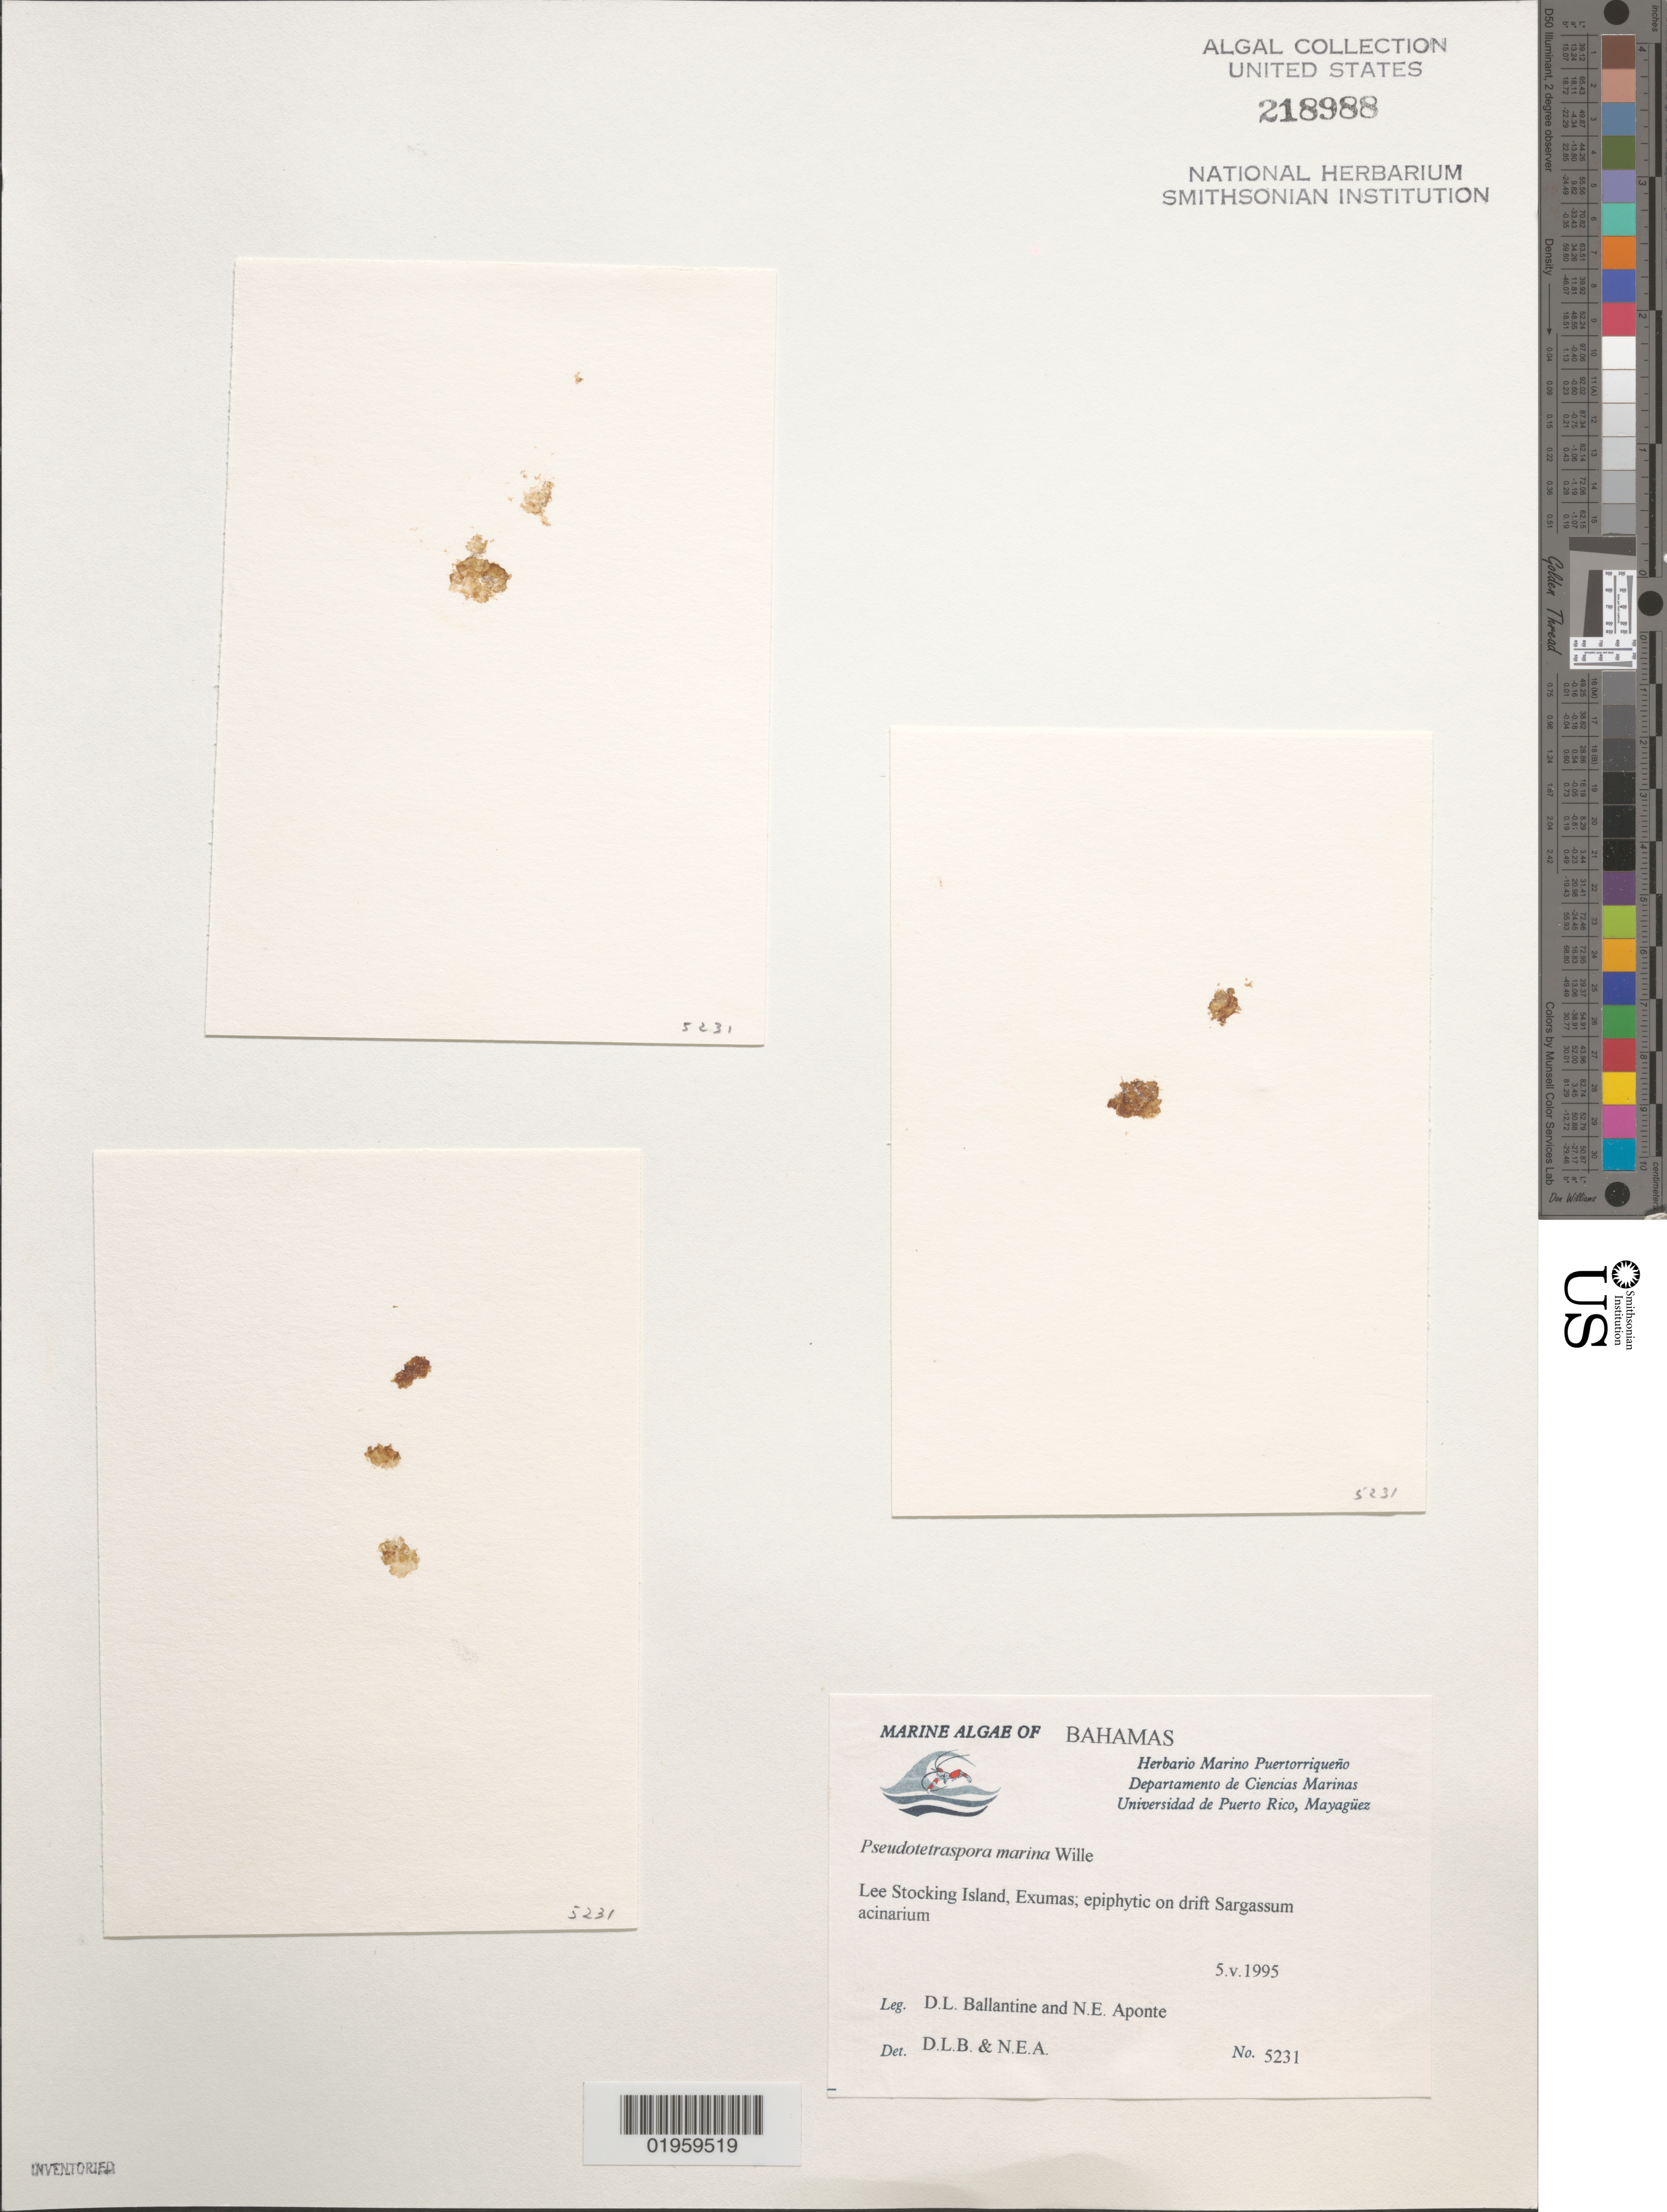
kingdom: Plantae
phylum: Chlorophyta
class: Chlorophyceae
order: Tetrasporales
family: Palmellopsidaceae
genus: Pseudotetraspora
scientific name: Pseudotetraspora marina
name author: N.Wille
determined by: Ballantine, D. L.; Aponte, N. E.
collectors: D.L. Ballantine & N. E. Aponte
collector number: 5231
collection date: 1995-05-05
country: Bahamas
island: Lee Stocking Island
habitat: Epiphytic on drift Sargassum acinarium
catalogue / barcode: US 218988